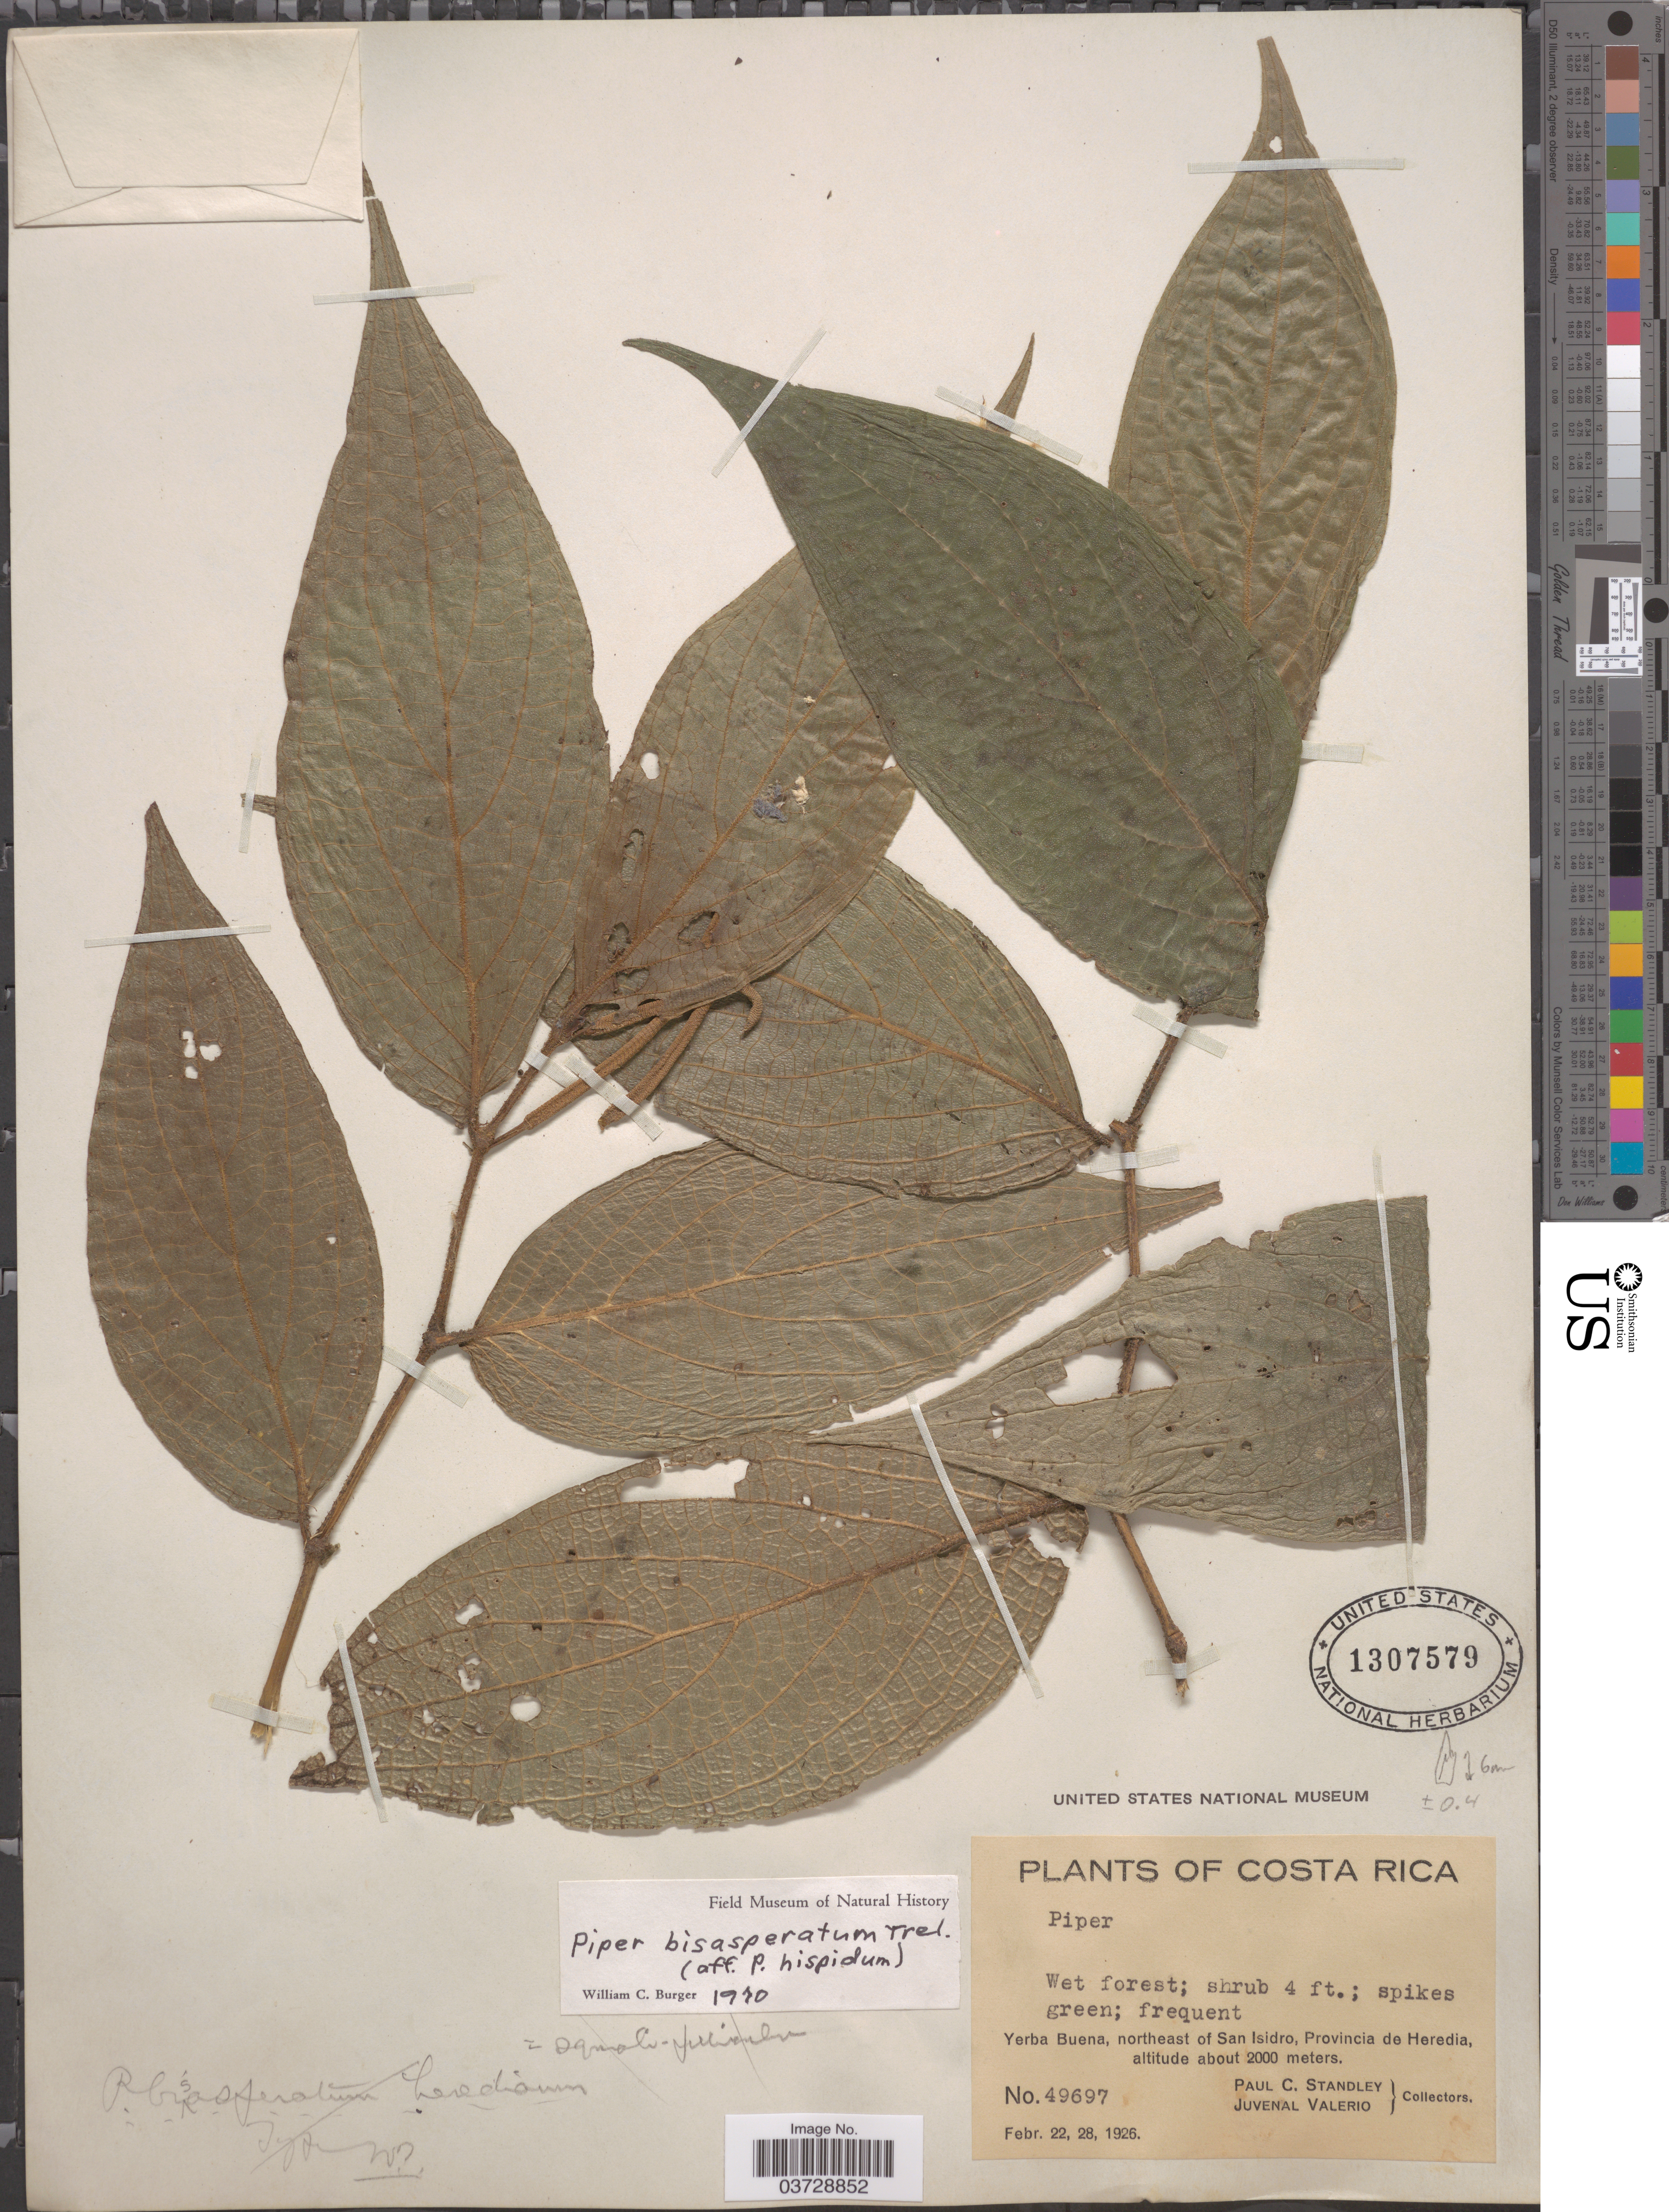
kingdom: Plantae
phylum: Tracheophyta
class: Magnoliopsida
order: Piperales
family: Piperaceae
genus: Piper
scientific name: Piper bisasperatum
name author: Trel.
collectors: P. C. Standley & J. Valerio R.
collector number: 49697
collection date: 1926-02-22/1926-02-28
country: Costa Rica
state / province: Heredia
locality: Yerba Buena, northeast of San Isidro.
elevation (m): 2000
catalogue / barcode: US 1307579